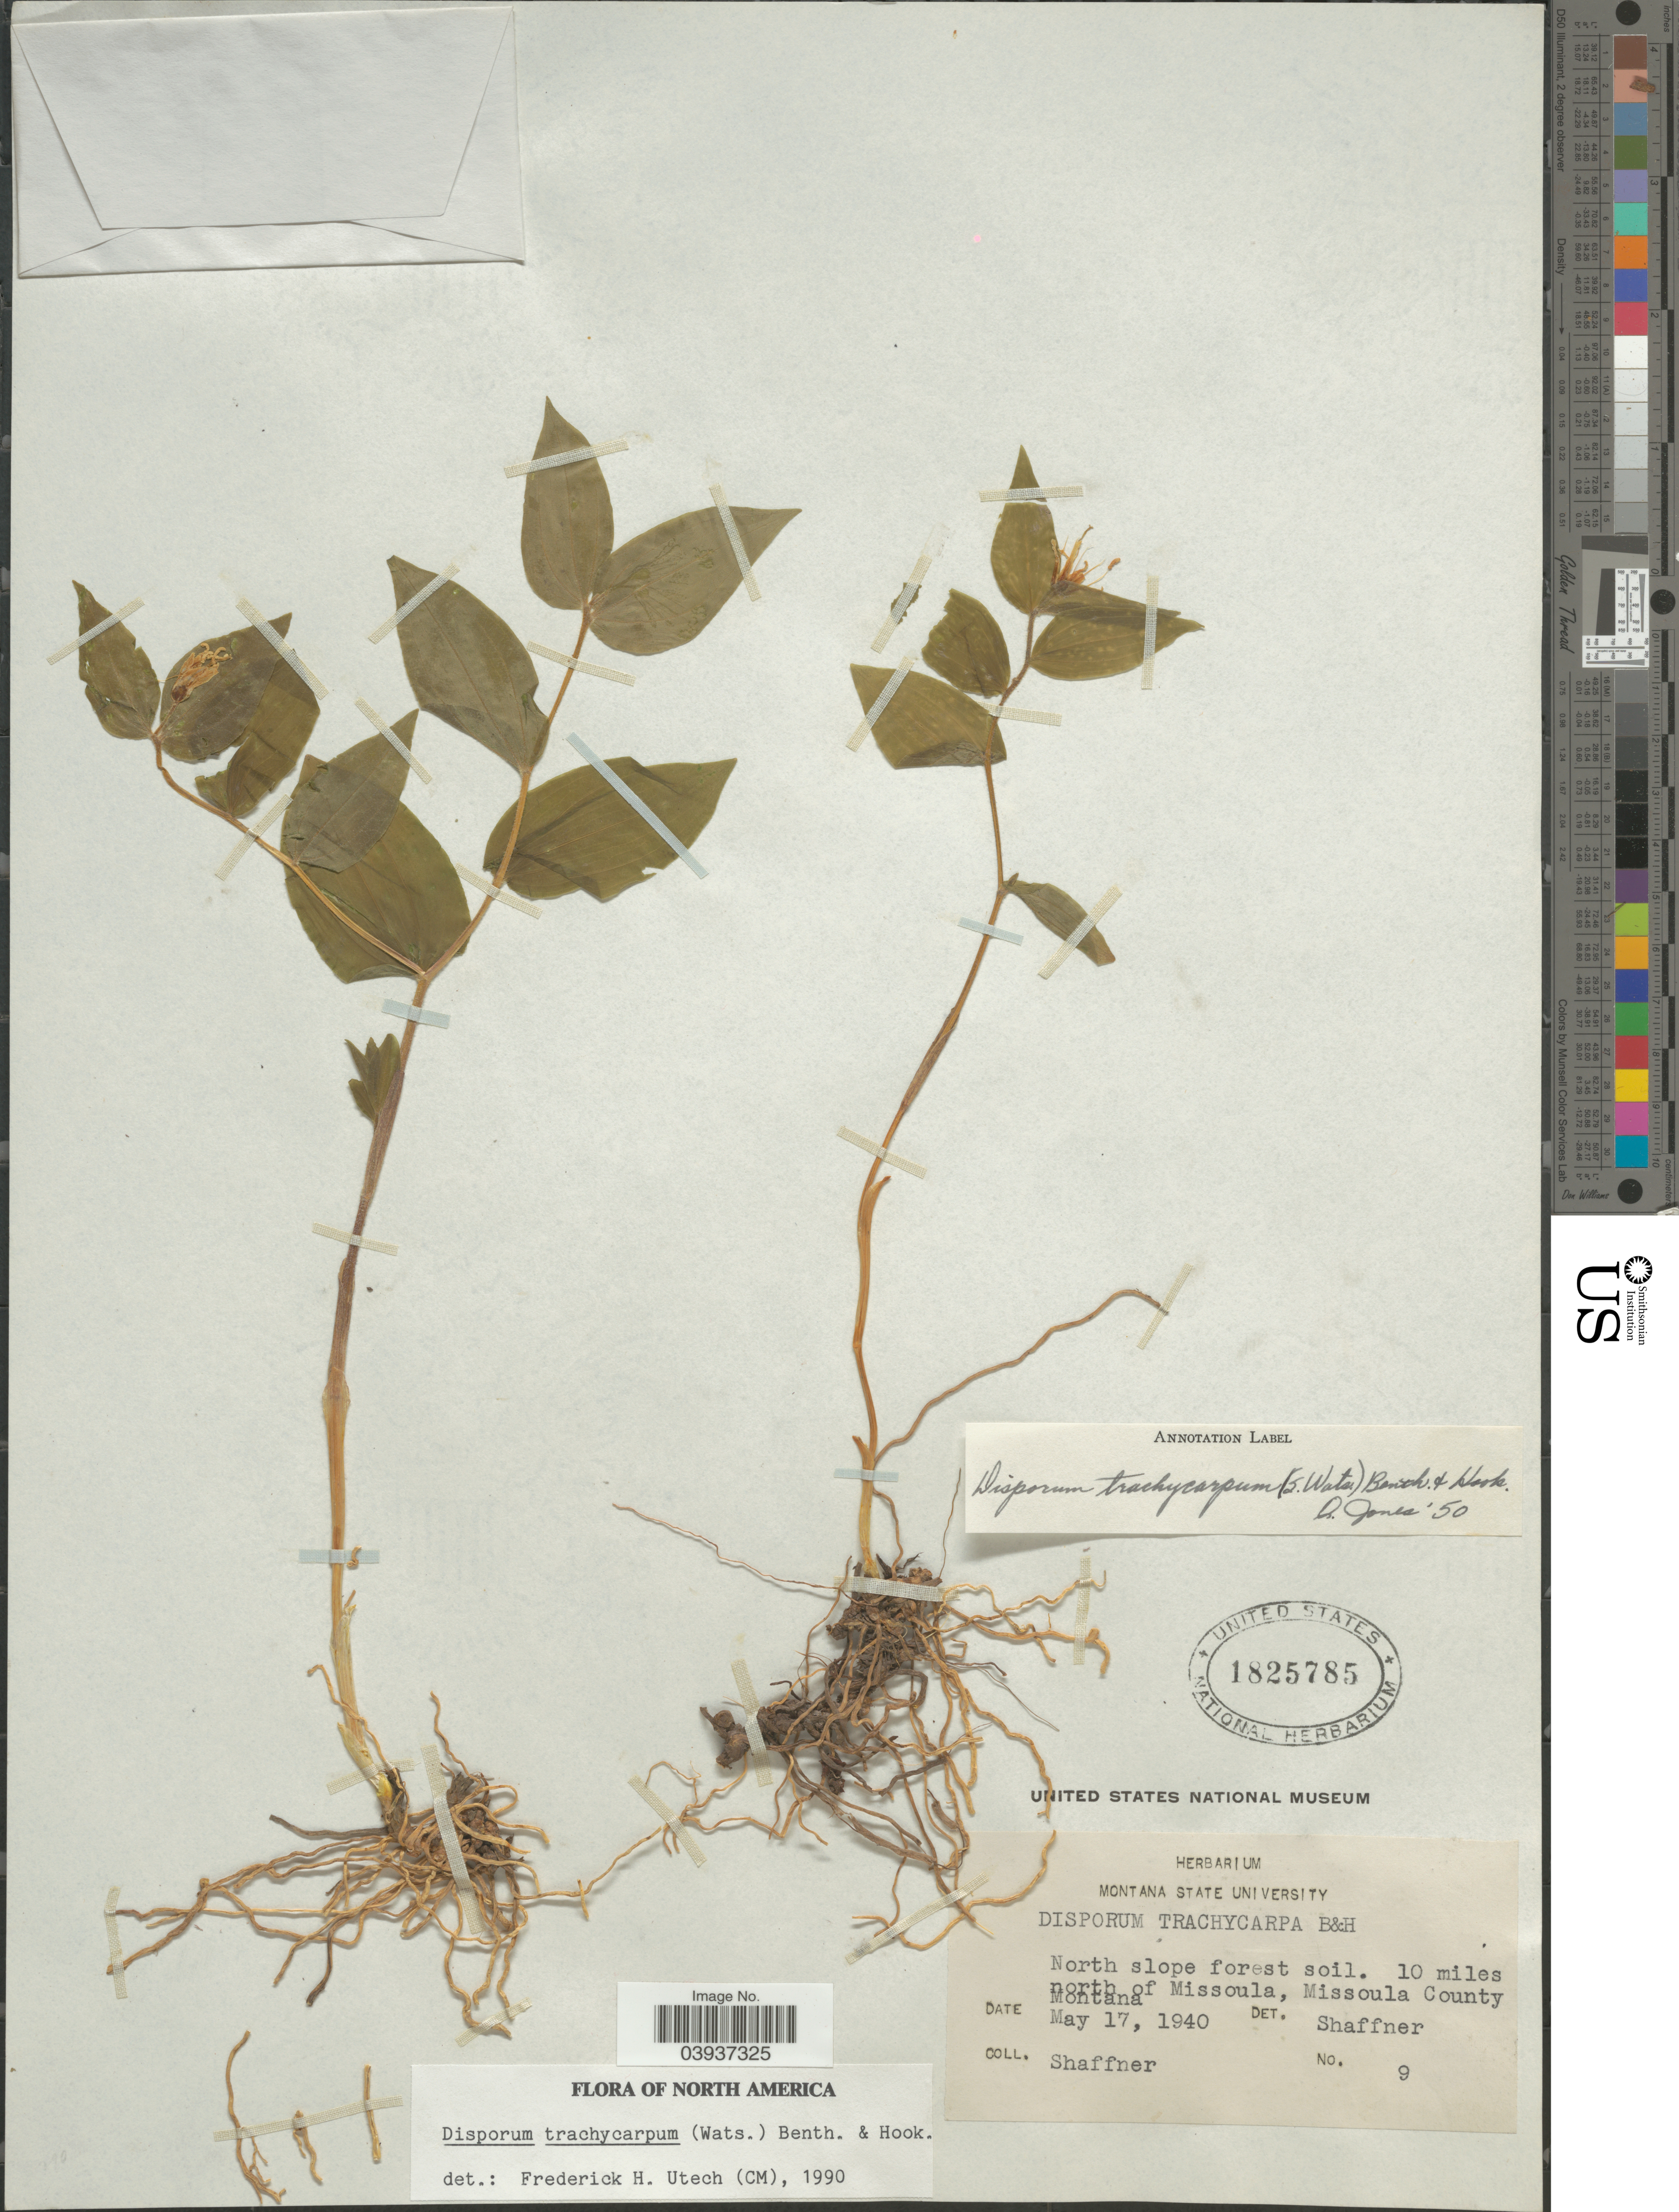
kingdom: Plantae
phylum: Tracheophyta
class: Liliopsida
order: Liliales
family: Colchicaceae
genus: Disporum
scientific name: Disporum trachycarpum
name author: (S. Watson) Benth. & Hook. f.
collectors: Shaffner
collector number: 9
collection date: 1940-05-17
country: United States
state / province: Montana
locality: North slope forest soil. 10 miles north of Missoula, Missoula County.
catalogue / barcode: US 1825785